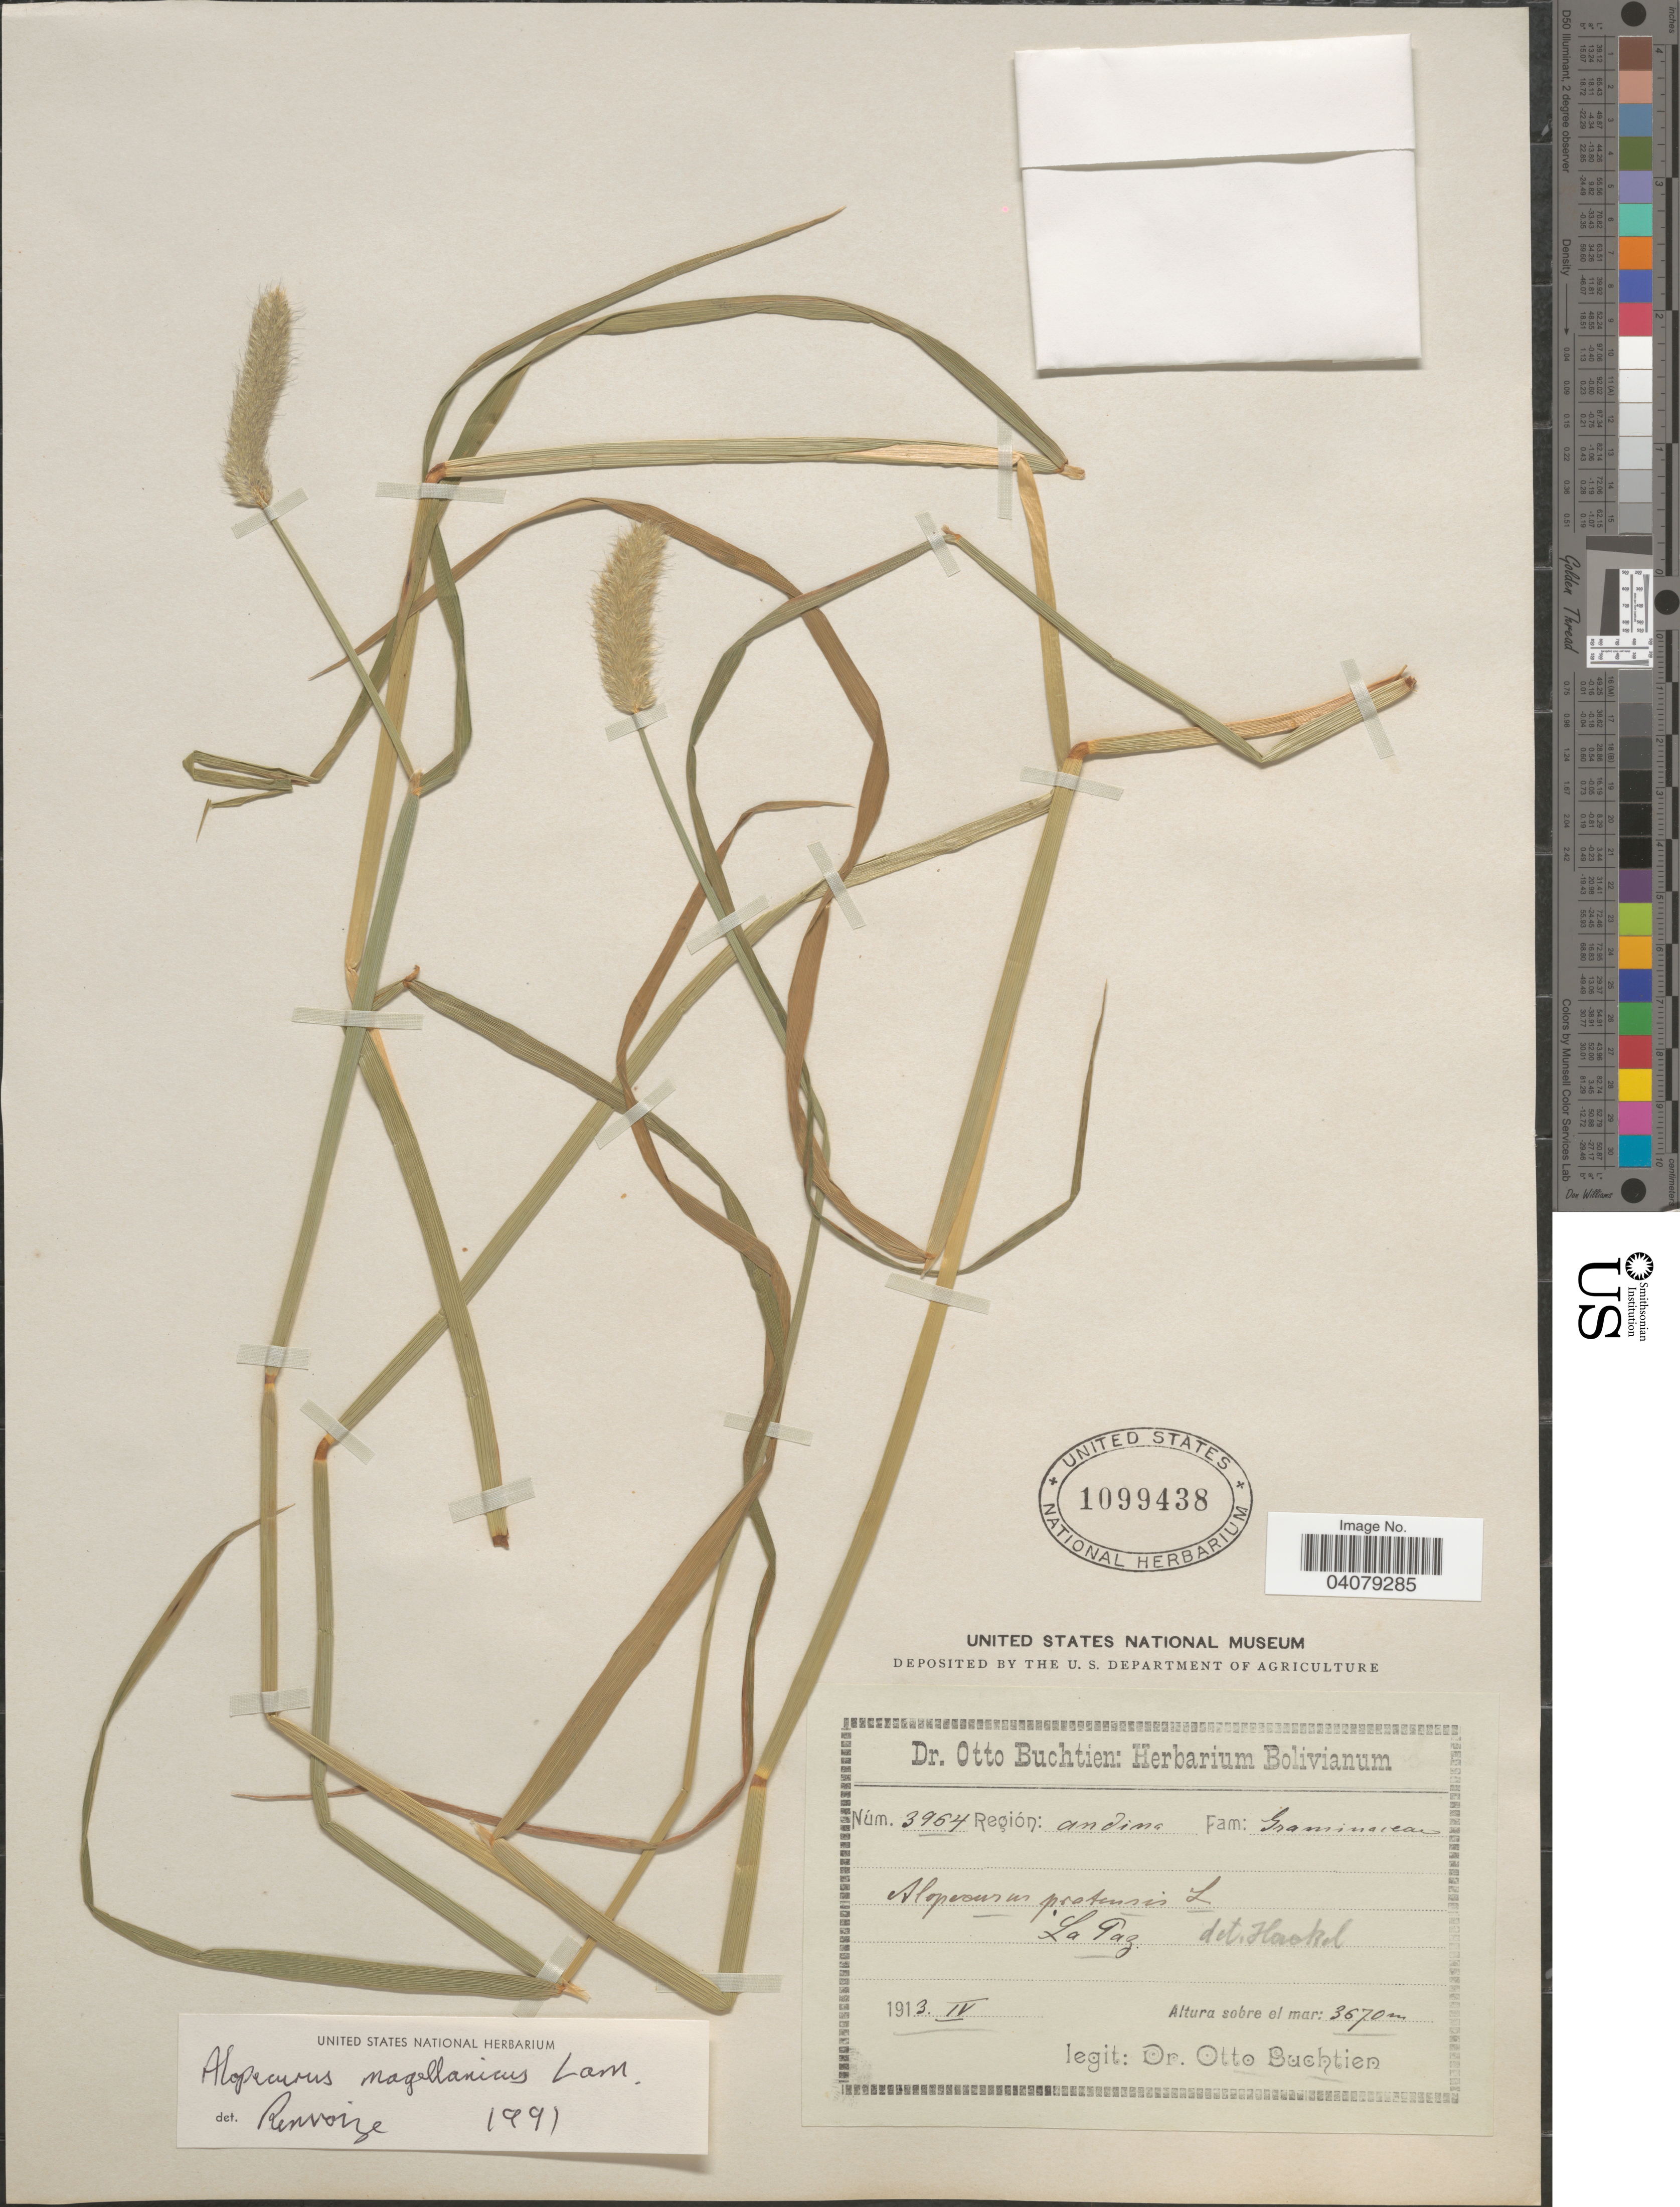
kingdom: Plantae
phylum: Tracheophyta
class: Liliopsida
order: Poales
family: Poaceae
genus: Alopecurus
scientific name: Alopecurus magellanicus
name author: Lam.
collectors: O. Buchtien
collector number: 3964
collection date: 1913-04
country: Bolivia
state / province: La Paz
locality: Región andina.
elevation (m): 3670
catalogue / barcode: US 1099438